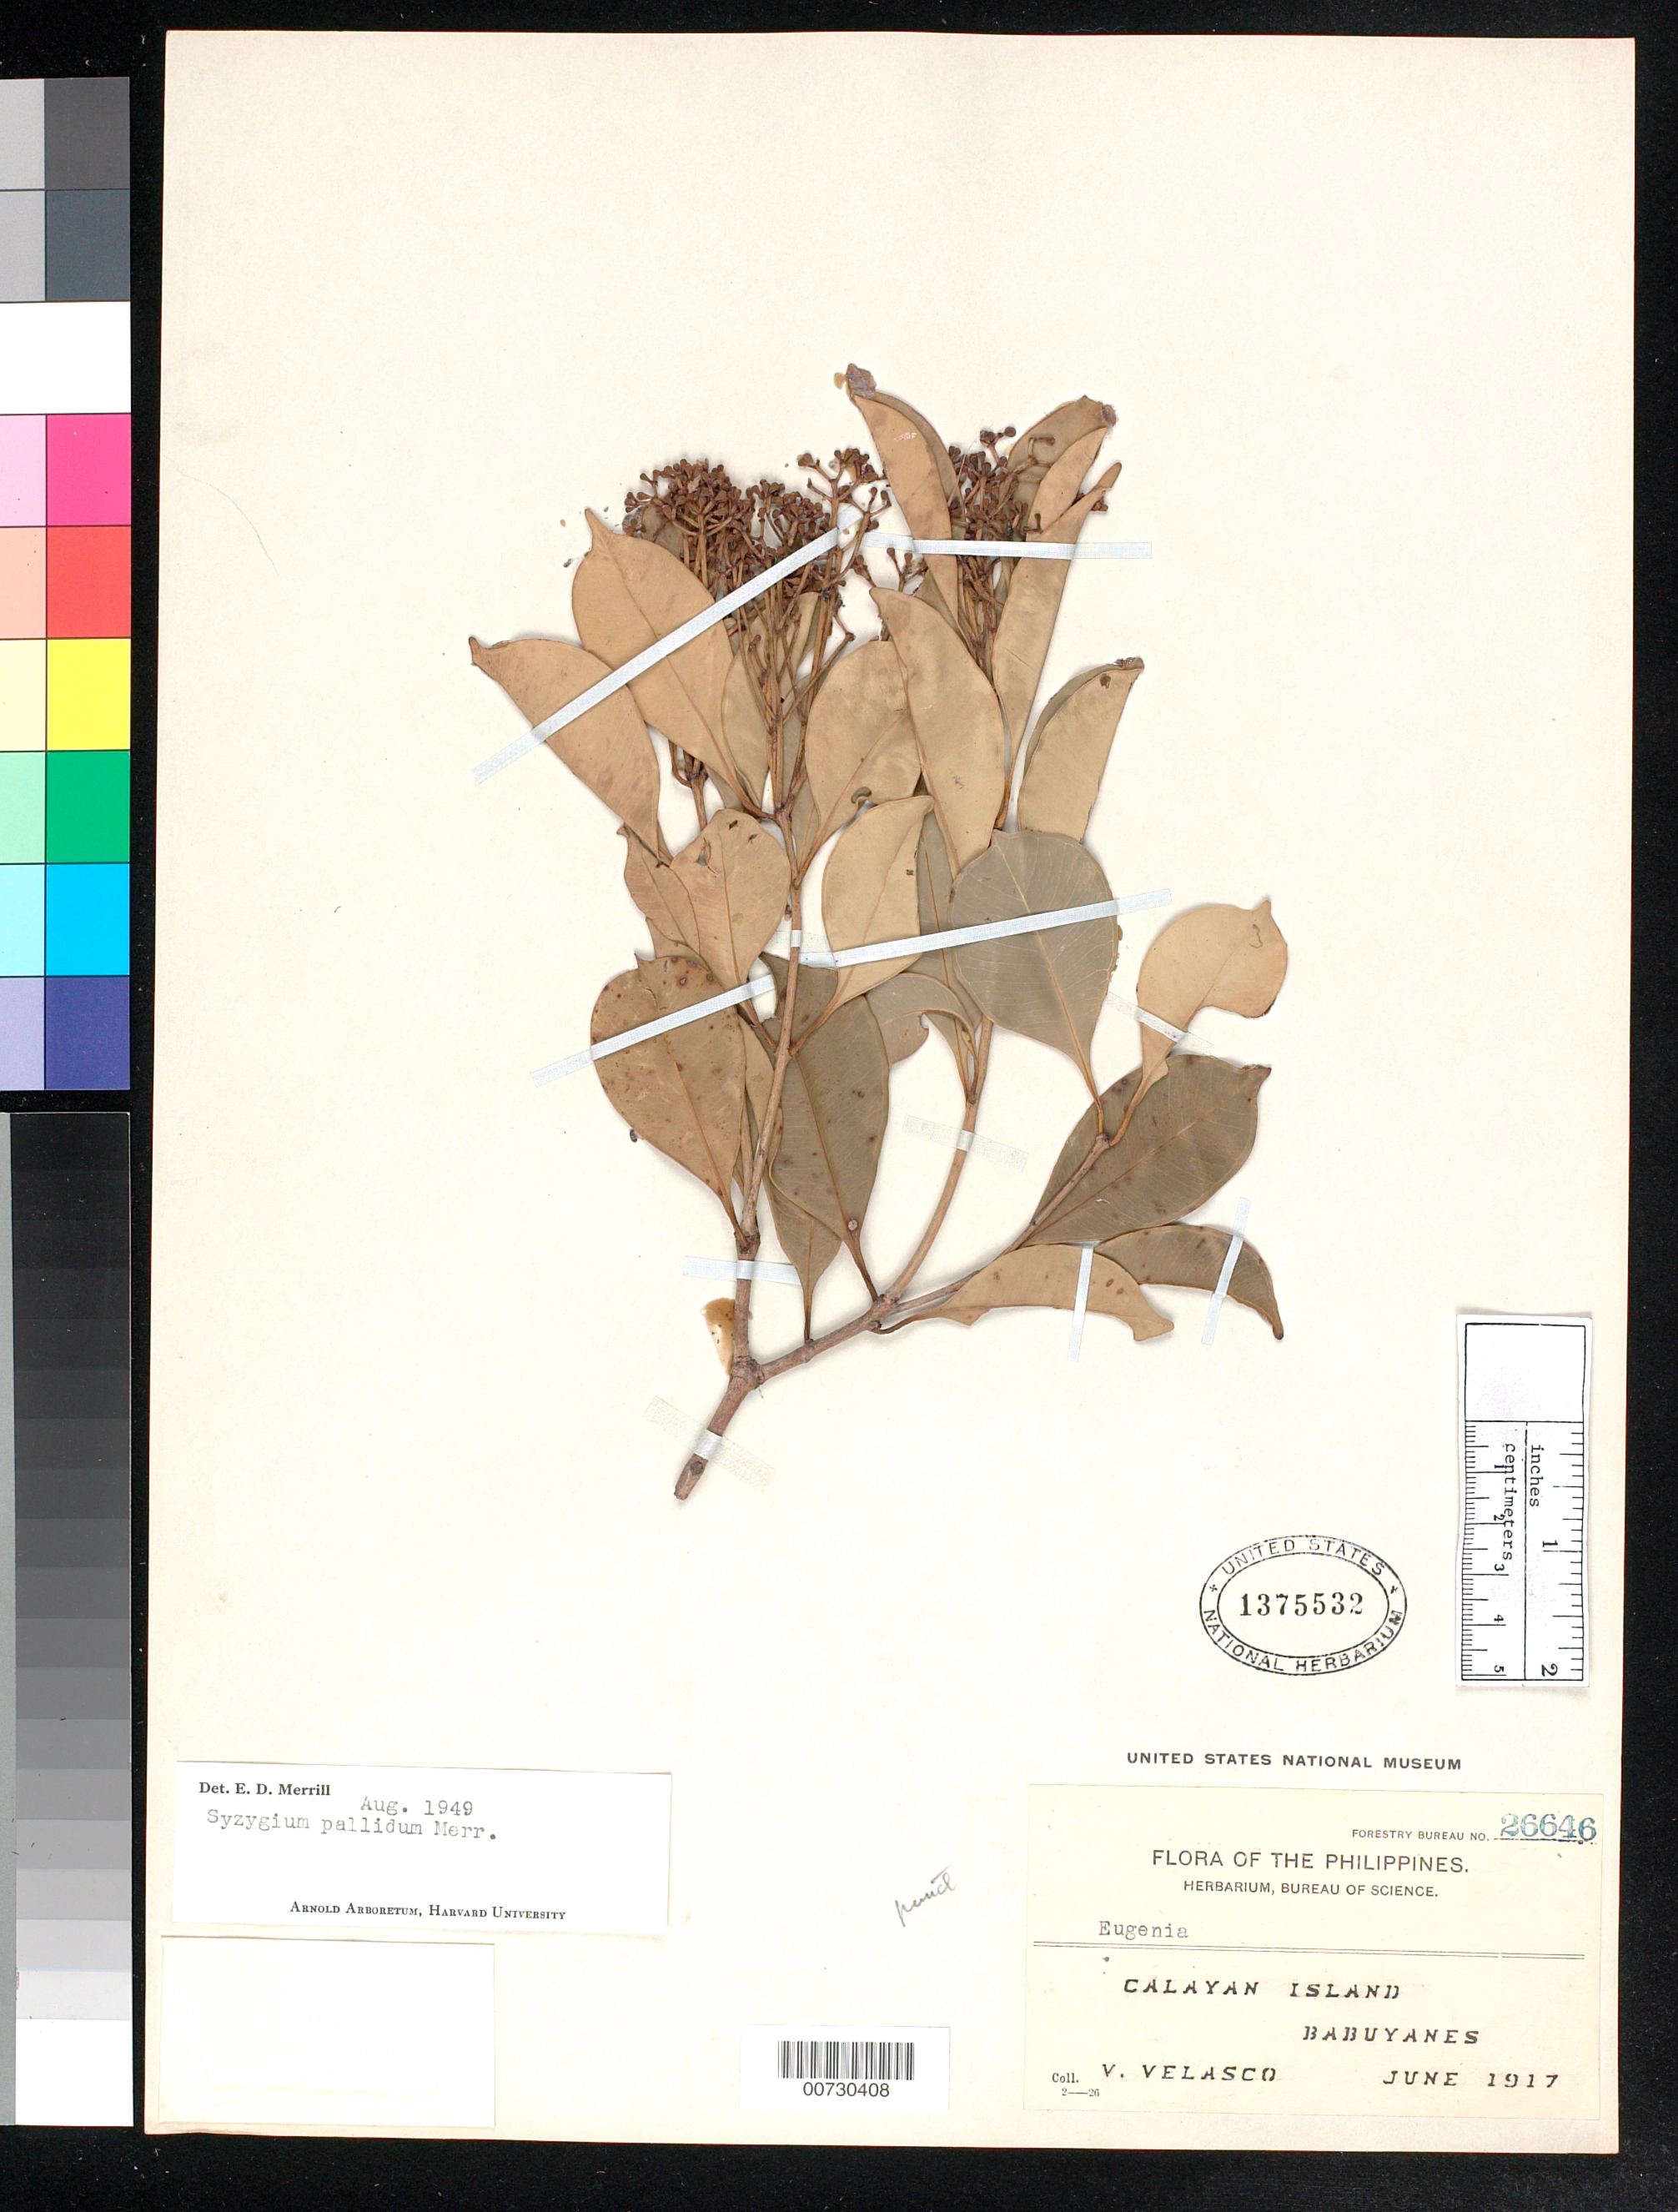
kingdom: Plantae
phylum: Tracheophyta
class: Magnoliopsida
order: Myrtales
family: Myrtaceae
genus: Syzygium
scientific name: Syzygium pallidum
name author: Merr.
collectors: V. Velasco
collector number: For. Bur. 26646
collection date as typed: Jun 1917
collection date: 1917-06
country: Philippines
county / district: Calayan Island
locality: Babuyanes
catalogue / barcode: US 1375532